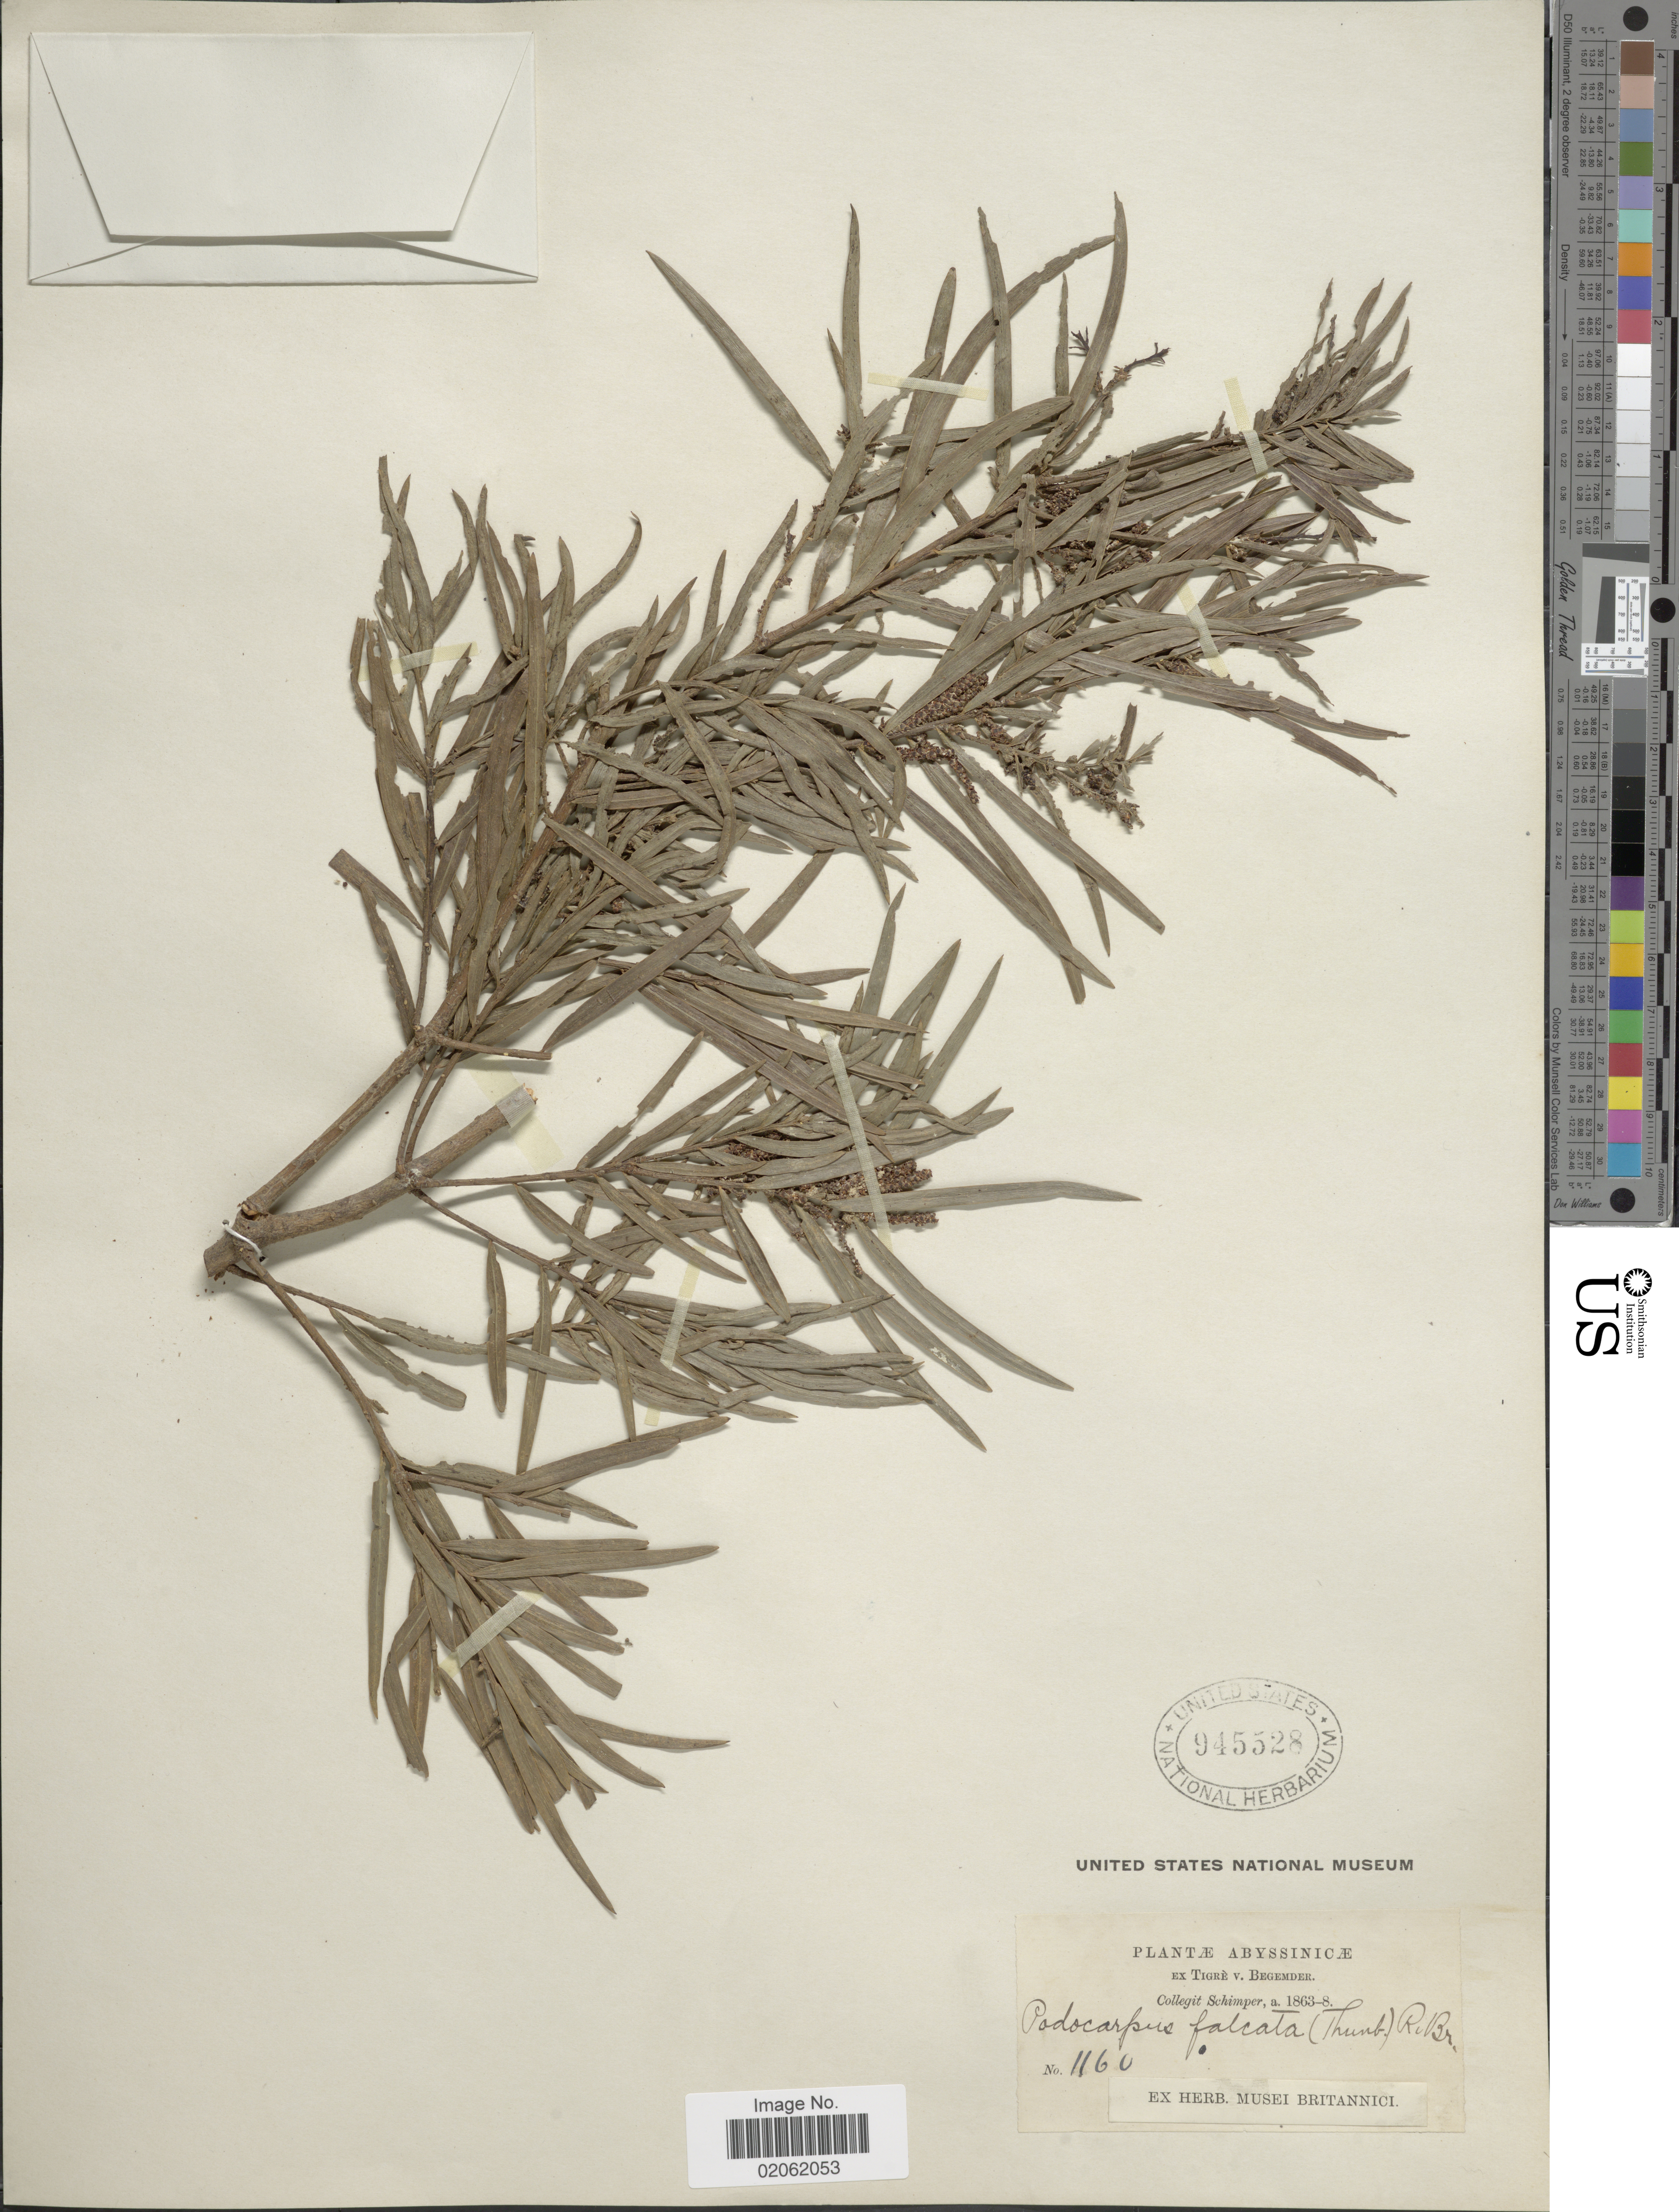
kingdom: Plantae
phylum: Tracheophyta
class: Pinopsida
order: Pinales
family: Podocarpaceae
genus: Podocarpus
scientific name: Podocarpus falcatus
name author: (Thunb.) Endl.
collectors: -. Schimper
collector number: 1160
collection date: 1863/1868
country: Eritrea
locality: Abyssinicæ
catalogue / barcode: US 945528